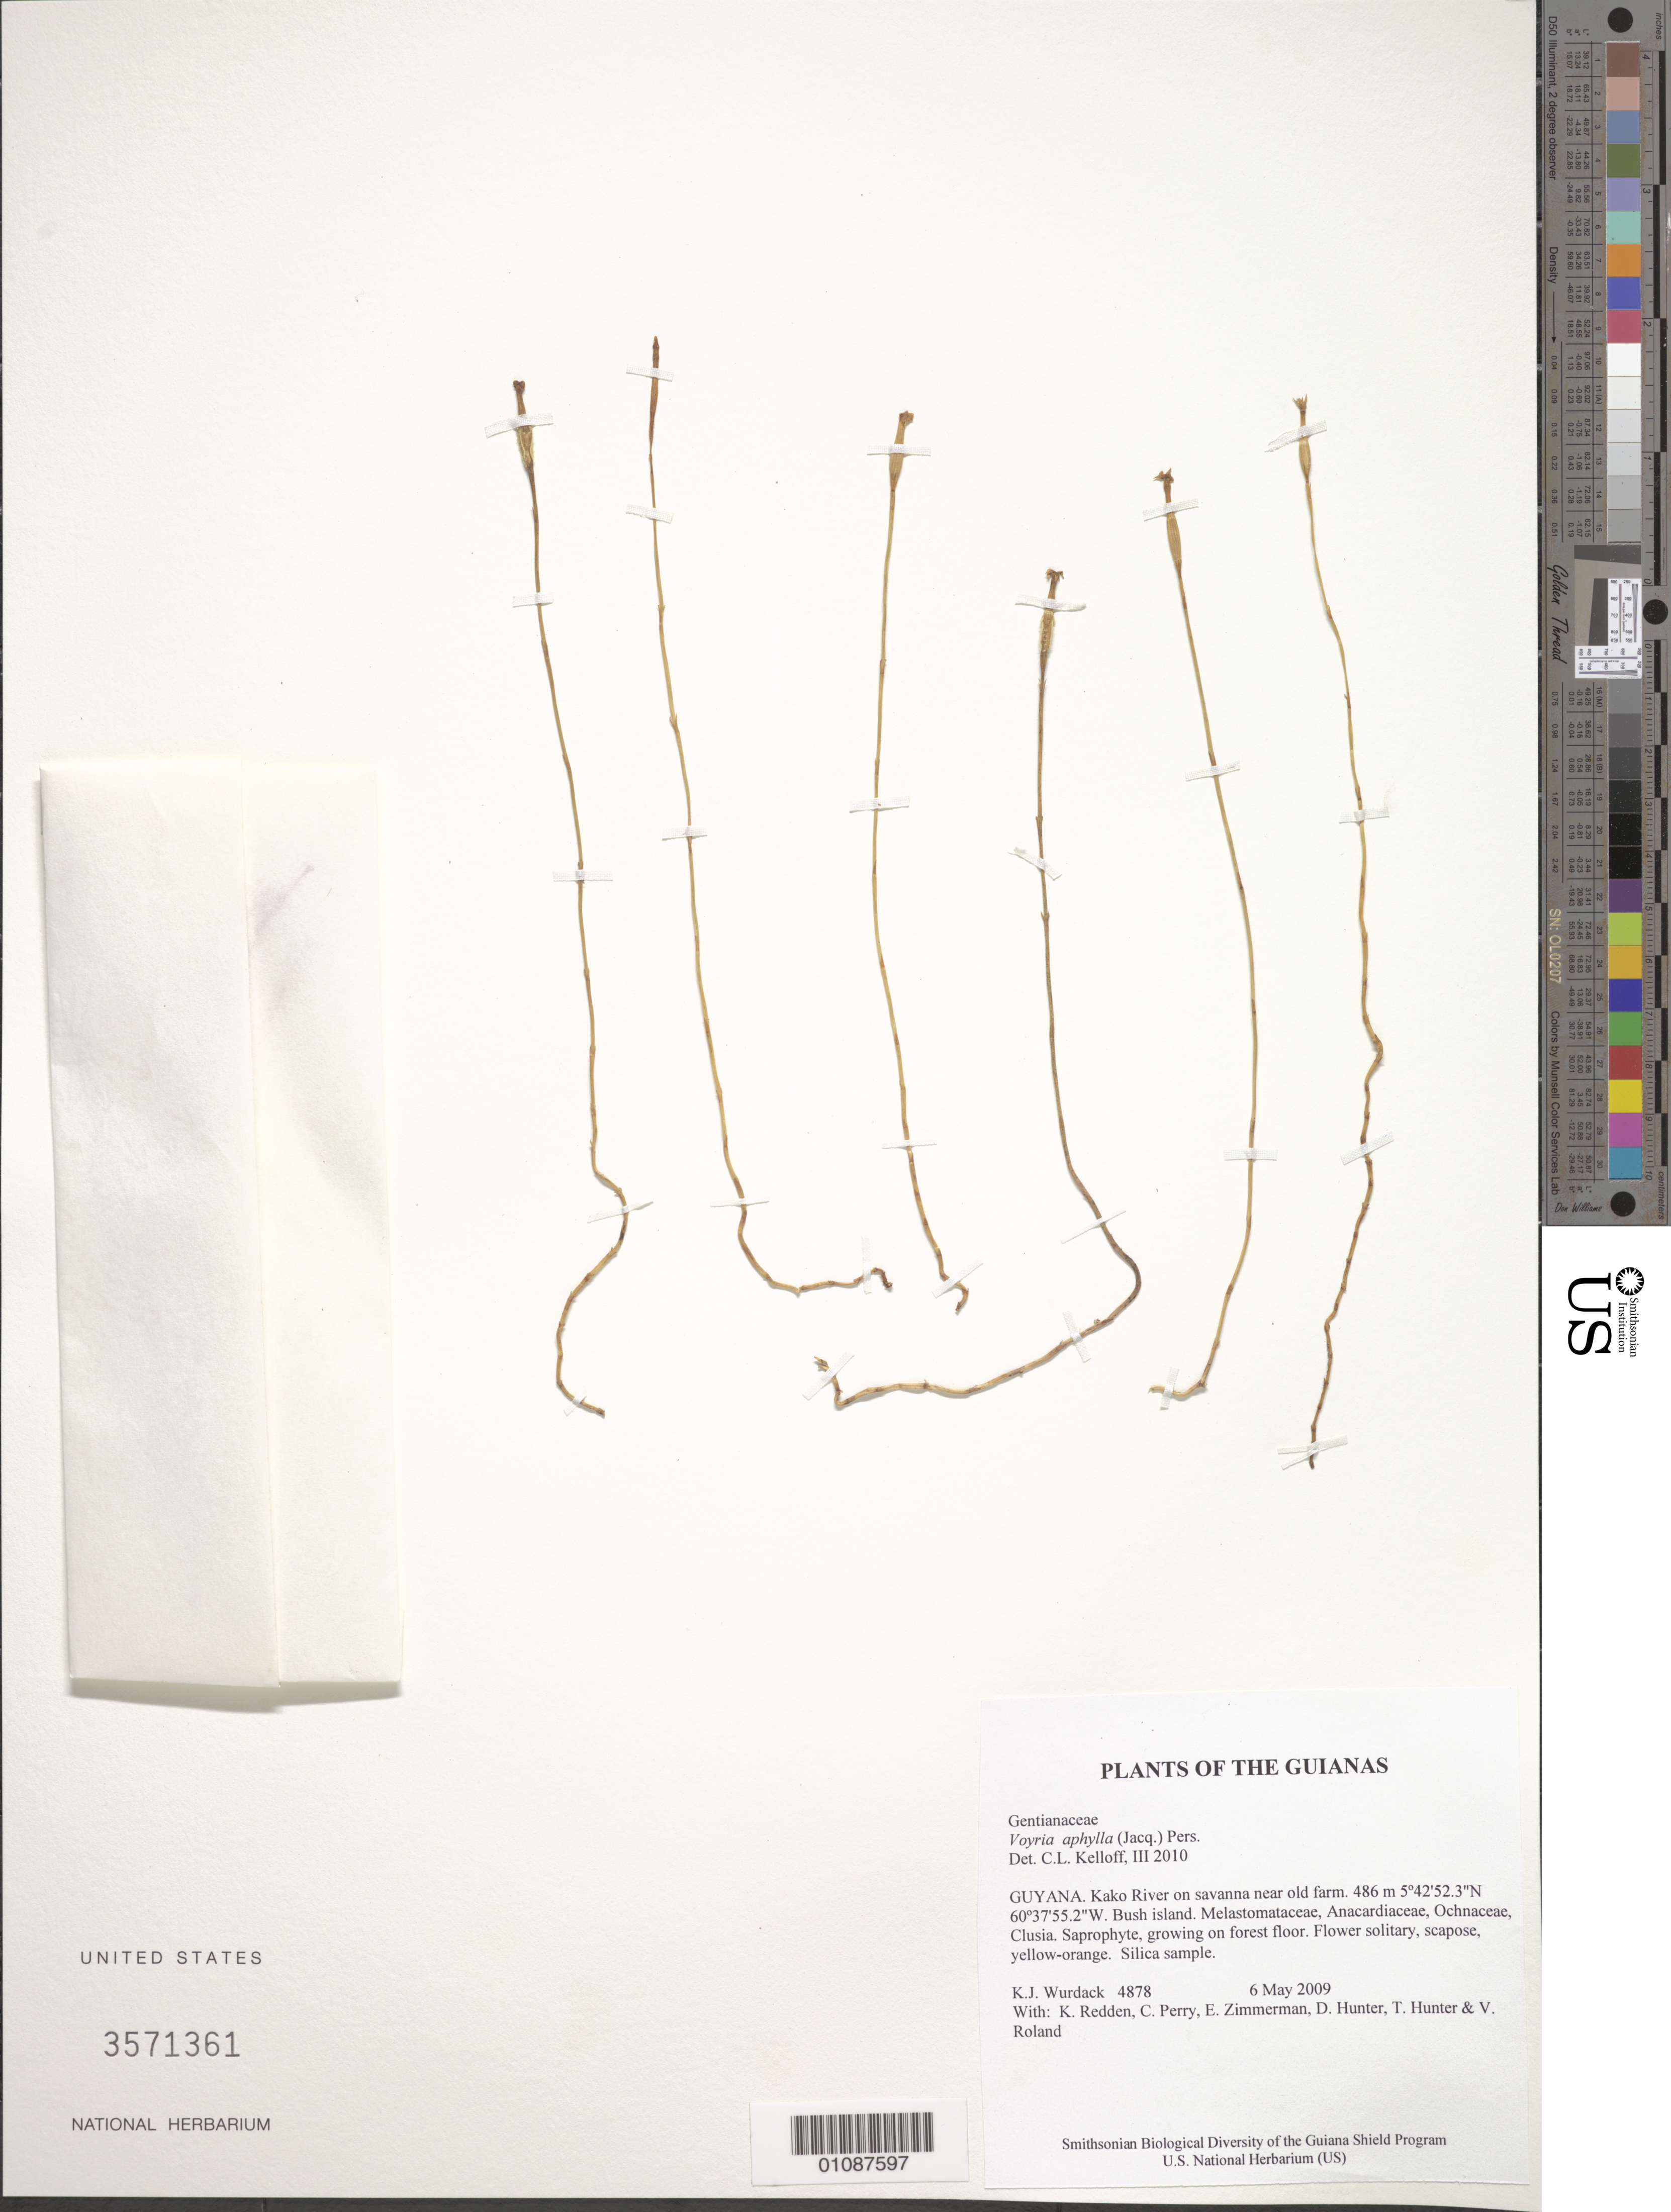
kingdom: Plantae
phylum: Tracheophyta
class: Magnoliopsida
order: Gentianales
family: Gentianaceae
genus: Voyria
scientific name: Voyria aphylla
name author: (Jacq.) Pers.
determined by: Kelloff, Carol L., (US), Smithsonian Institution - National Museum of Natural History (UNITED STATES)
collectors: K. Wurdack, K. M. Redden, C. Perry, E. Zimmerman, D. Hunter, T. Hunter & V. Roland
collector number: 4878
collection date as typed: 6 May 2009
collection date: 2009-05-06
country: Guyana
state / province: Cuyuni-Mazaruni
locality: Kako River on savanna near old farm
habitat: Bush island. Melastomataceae, Anacardiaceae, Ochnaceae, Clusia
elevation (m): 486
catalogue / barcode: US 3571361